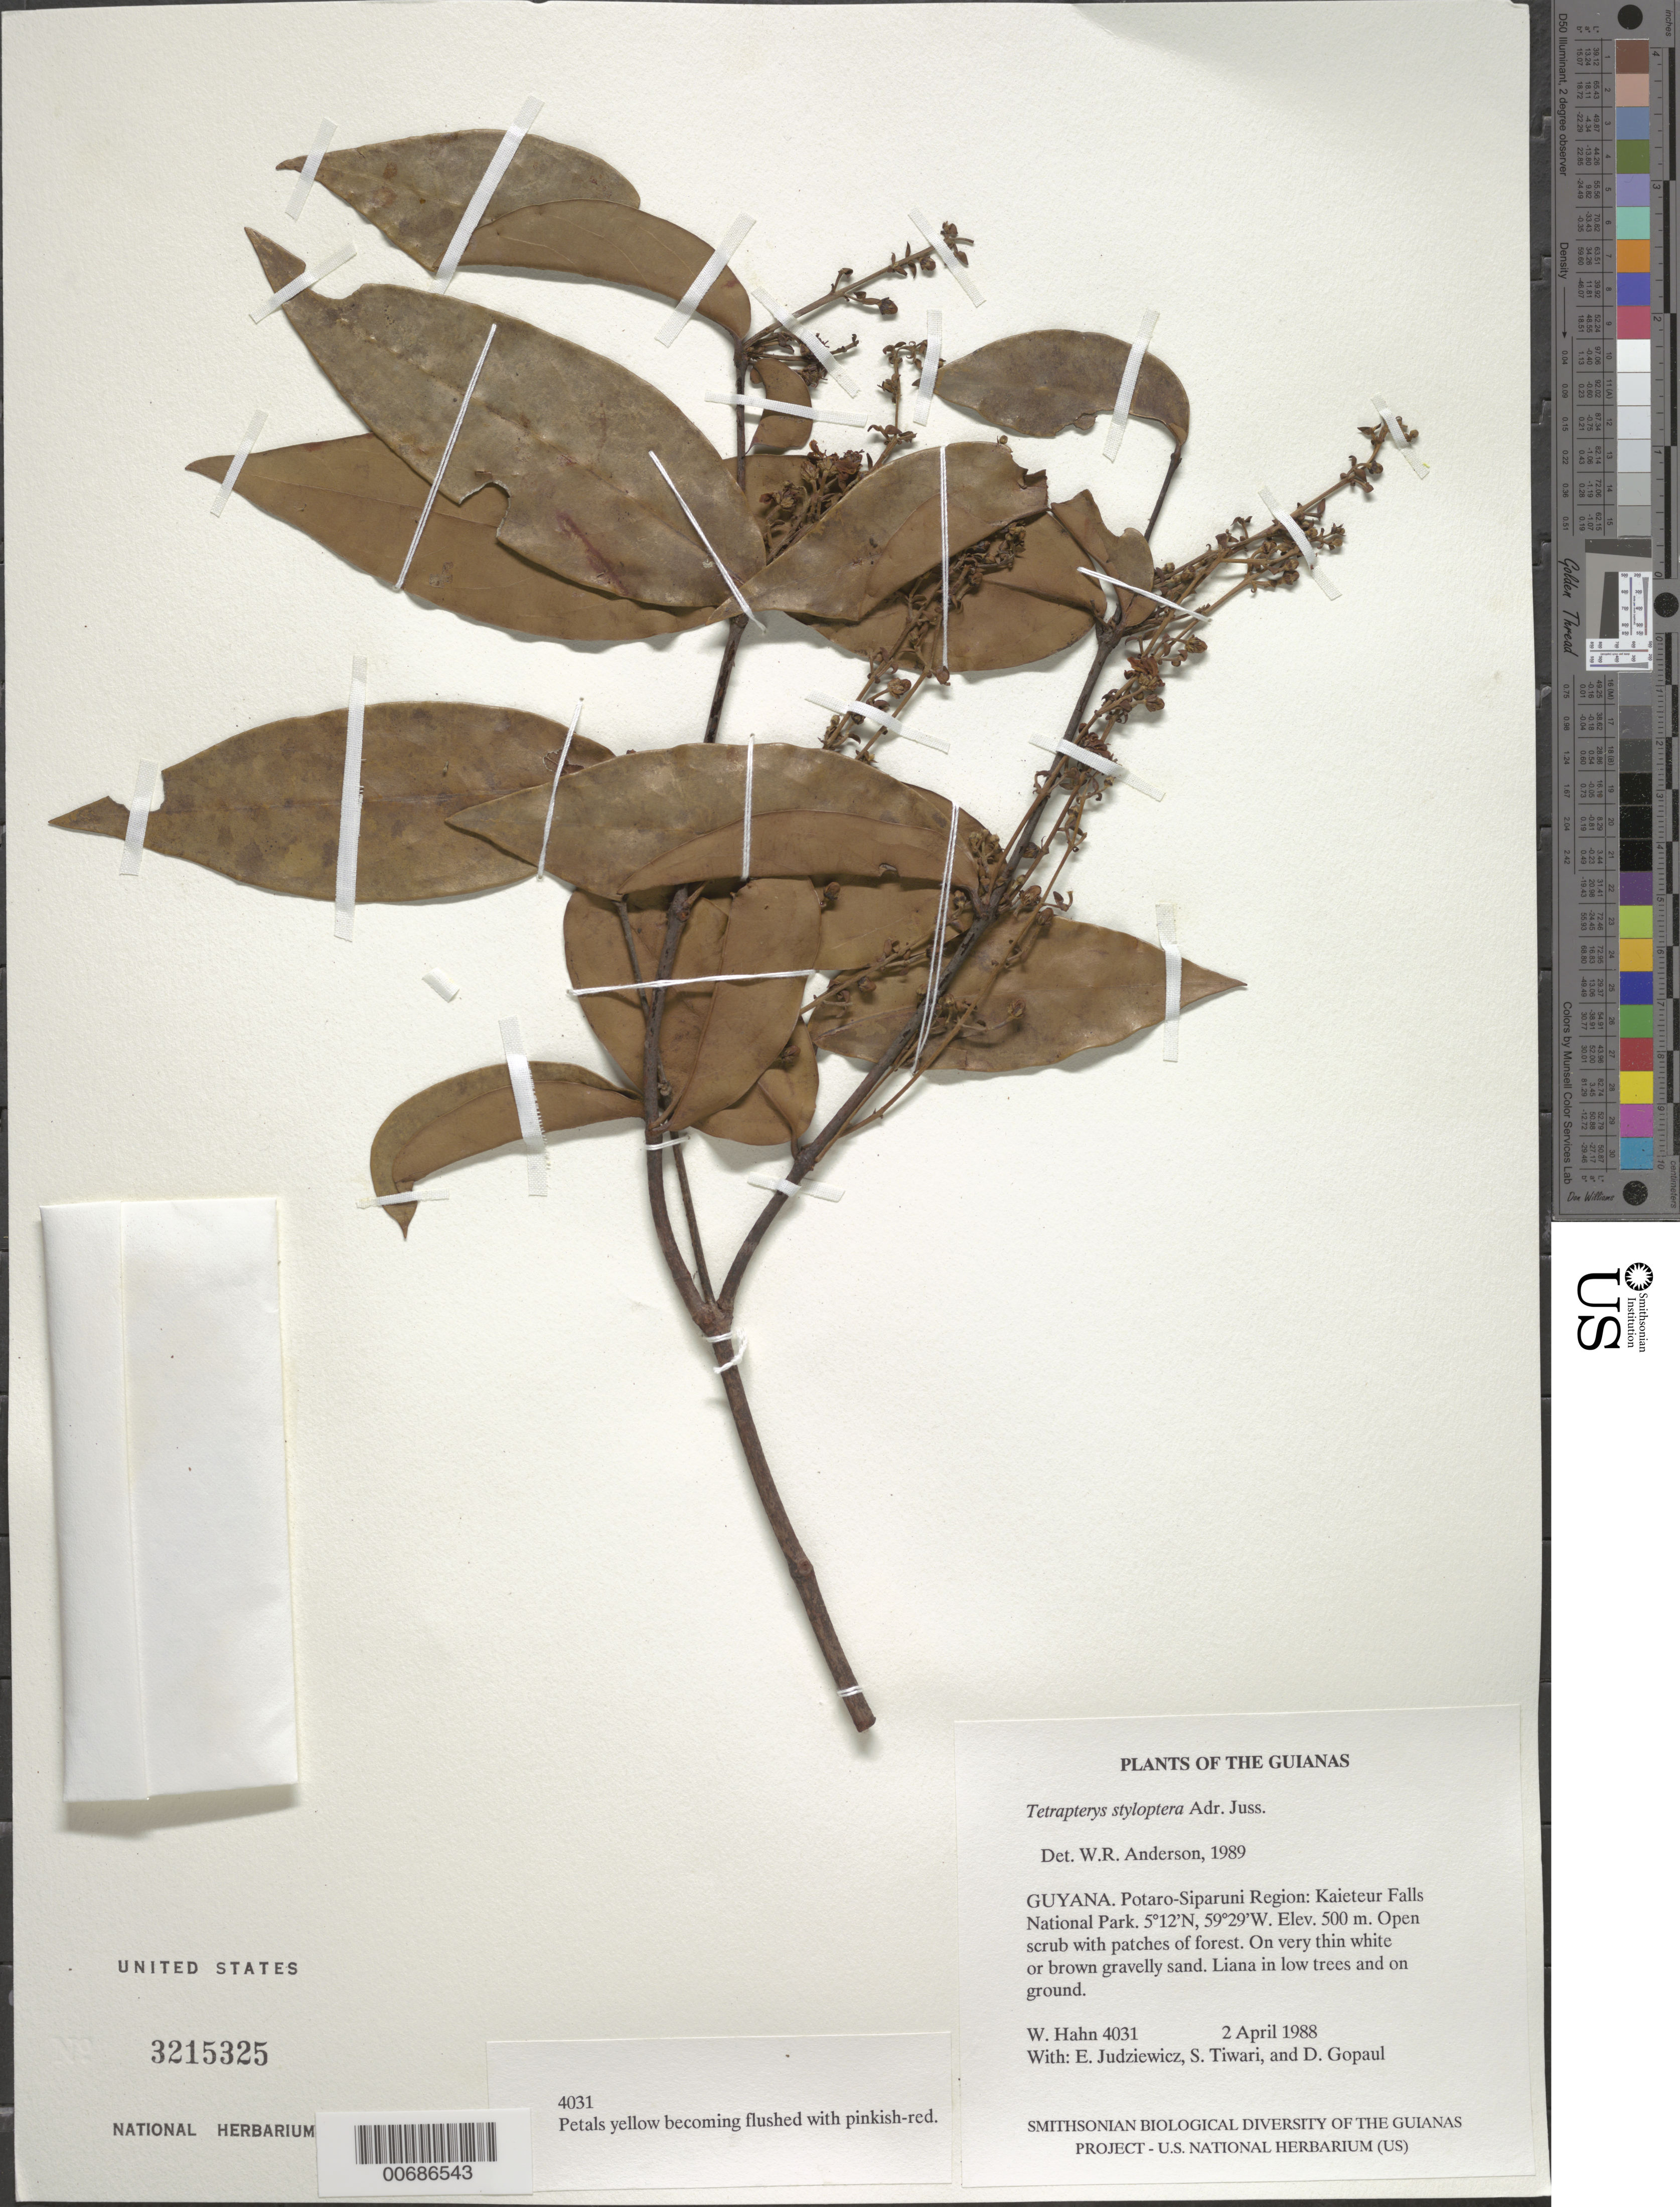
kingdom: Plantae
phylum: Tracheophyta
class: Magnoliopsida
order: Malpighiales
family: Malpighiaceae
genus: Glicophyllum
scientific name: Glicophyllum stylopterum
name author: (A. Juss.) R.F. Almeida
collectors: W. Hahn, E. J. Judziewicz, S. Tiwari & D. Gopaul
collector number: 4031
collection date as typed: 2 April 1988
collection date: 1988-04-02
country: Guyana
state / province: Potaro-Siparuni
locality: Kaieteur Falls National Park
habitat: Open scrub with patches of forest. On very thin white or brown gravelly sand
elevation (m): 500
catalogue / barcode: US 3215325